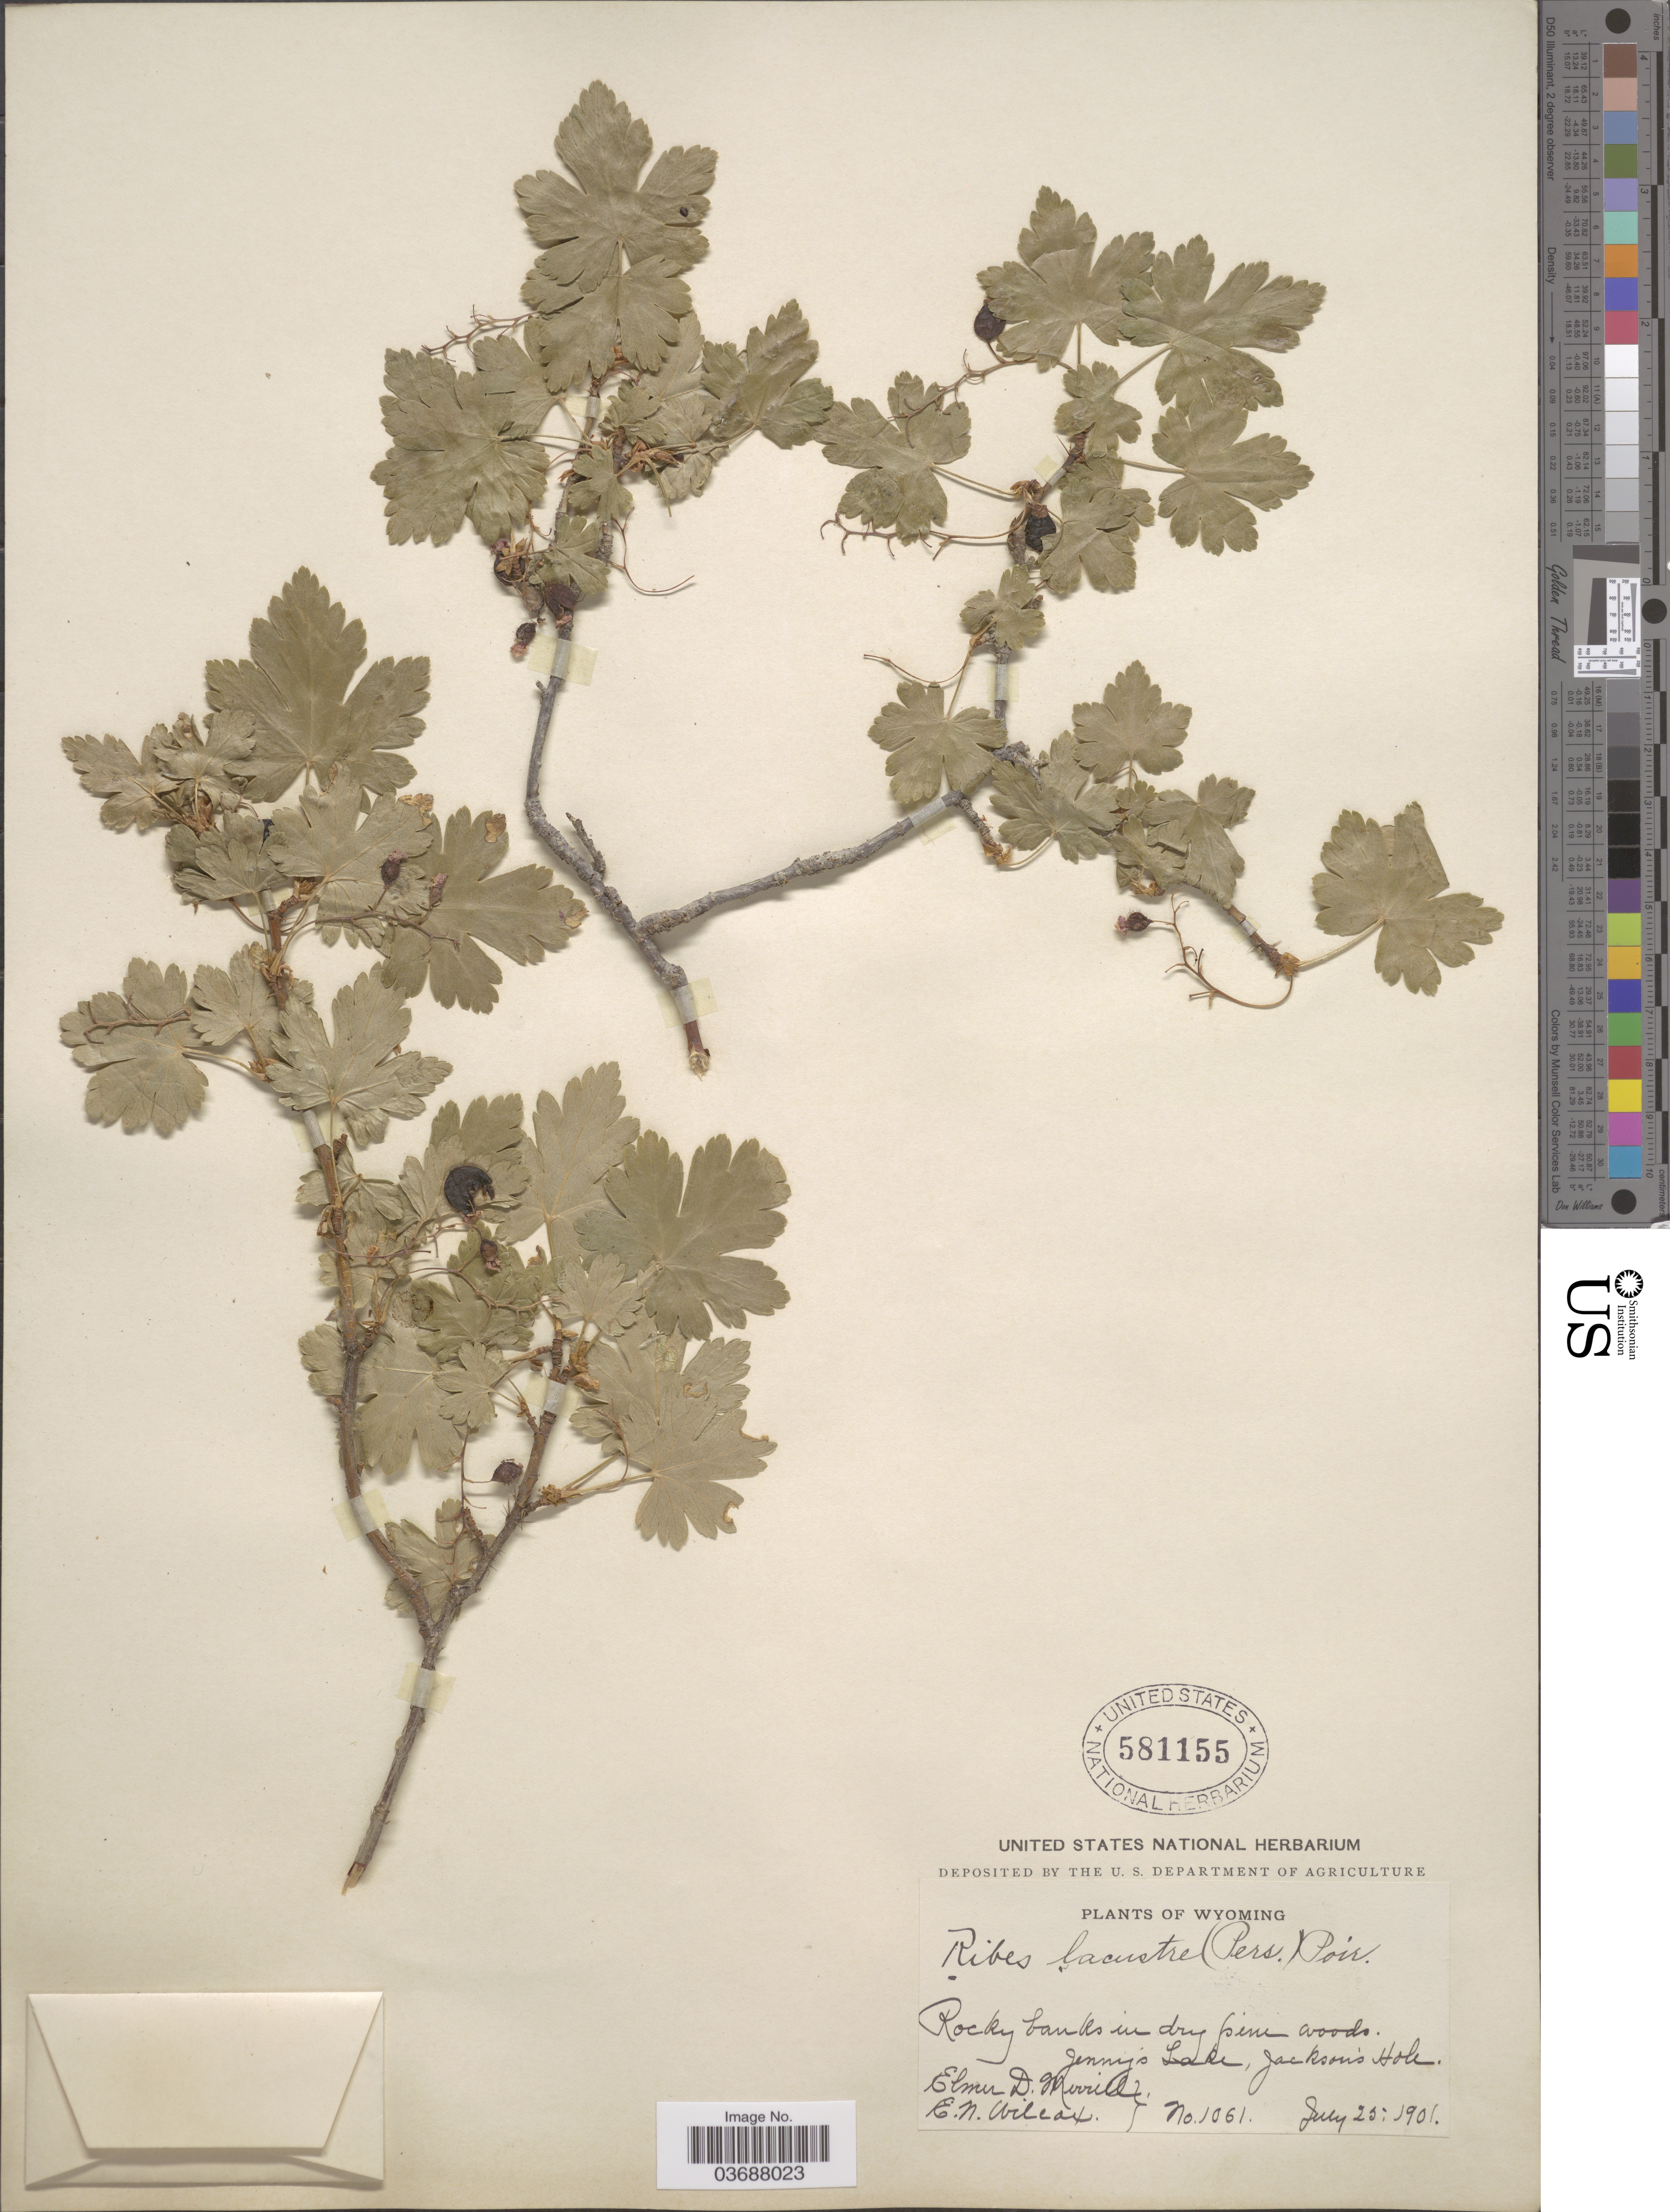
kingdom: Plantae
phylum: Tracheophyta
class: Magnoliopsida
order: Saxifragales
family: Grossulariaceae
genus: Ribes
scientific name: Ribes lacustre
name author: (Pers.) Poir.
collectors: E. D. Merrill & E. Wilcox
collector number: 1061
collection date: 1901-07-25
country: United States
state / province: Wyoming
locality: Jenny's Lake, Jackson Hole.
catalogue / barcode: US 581155